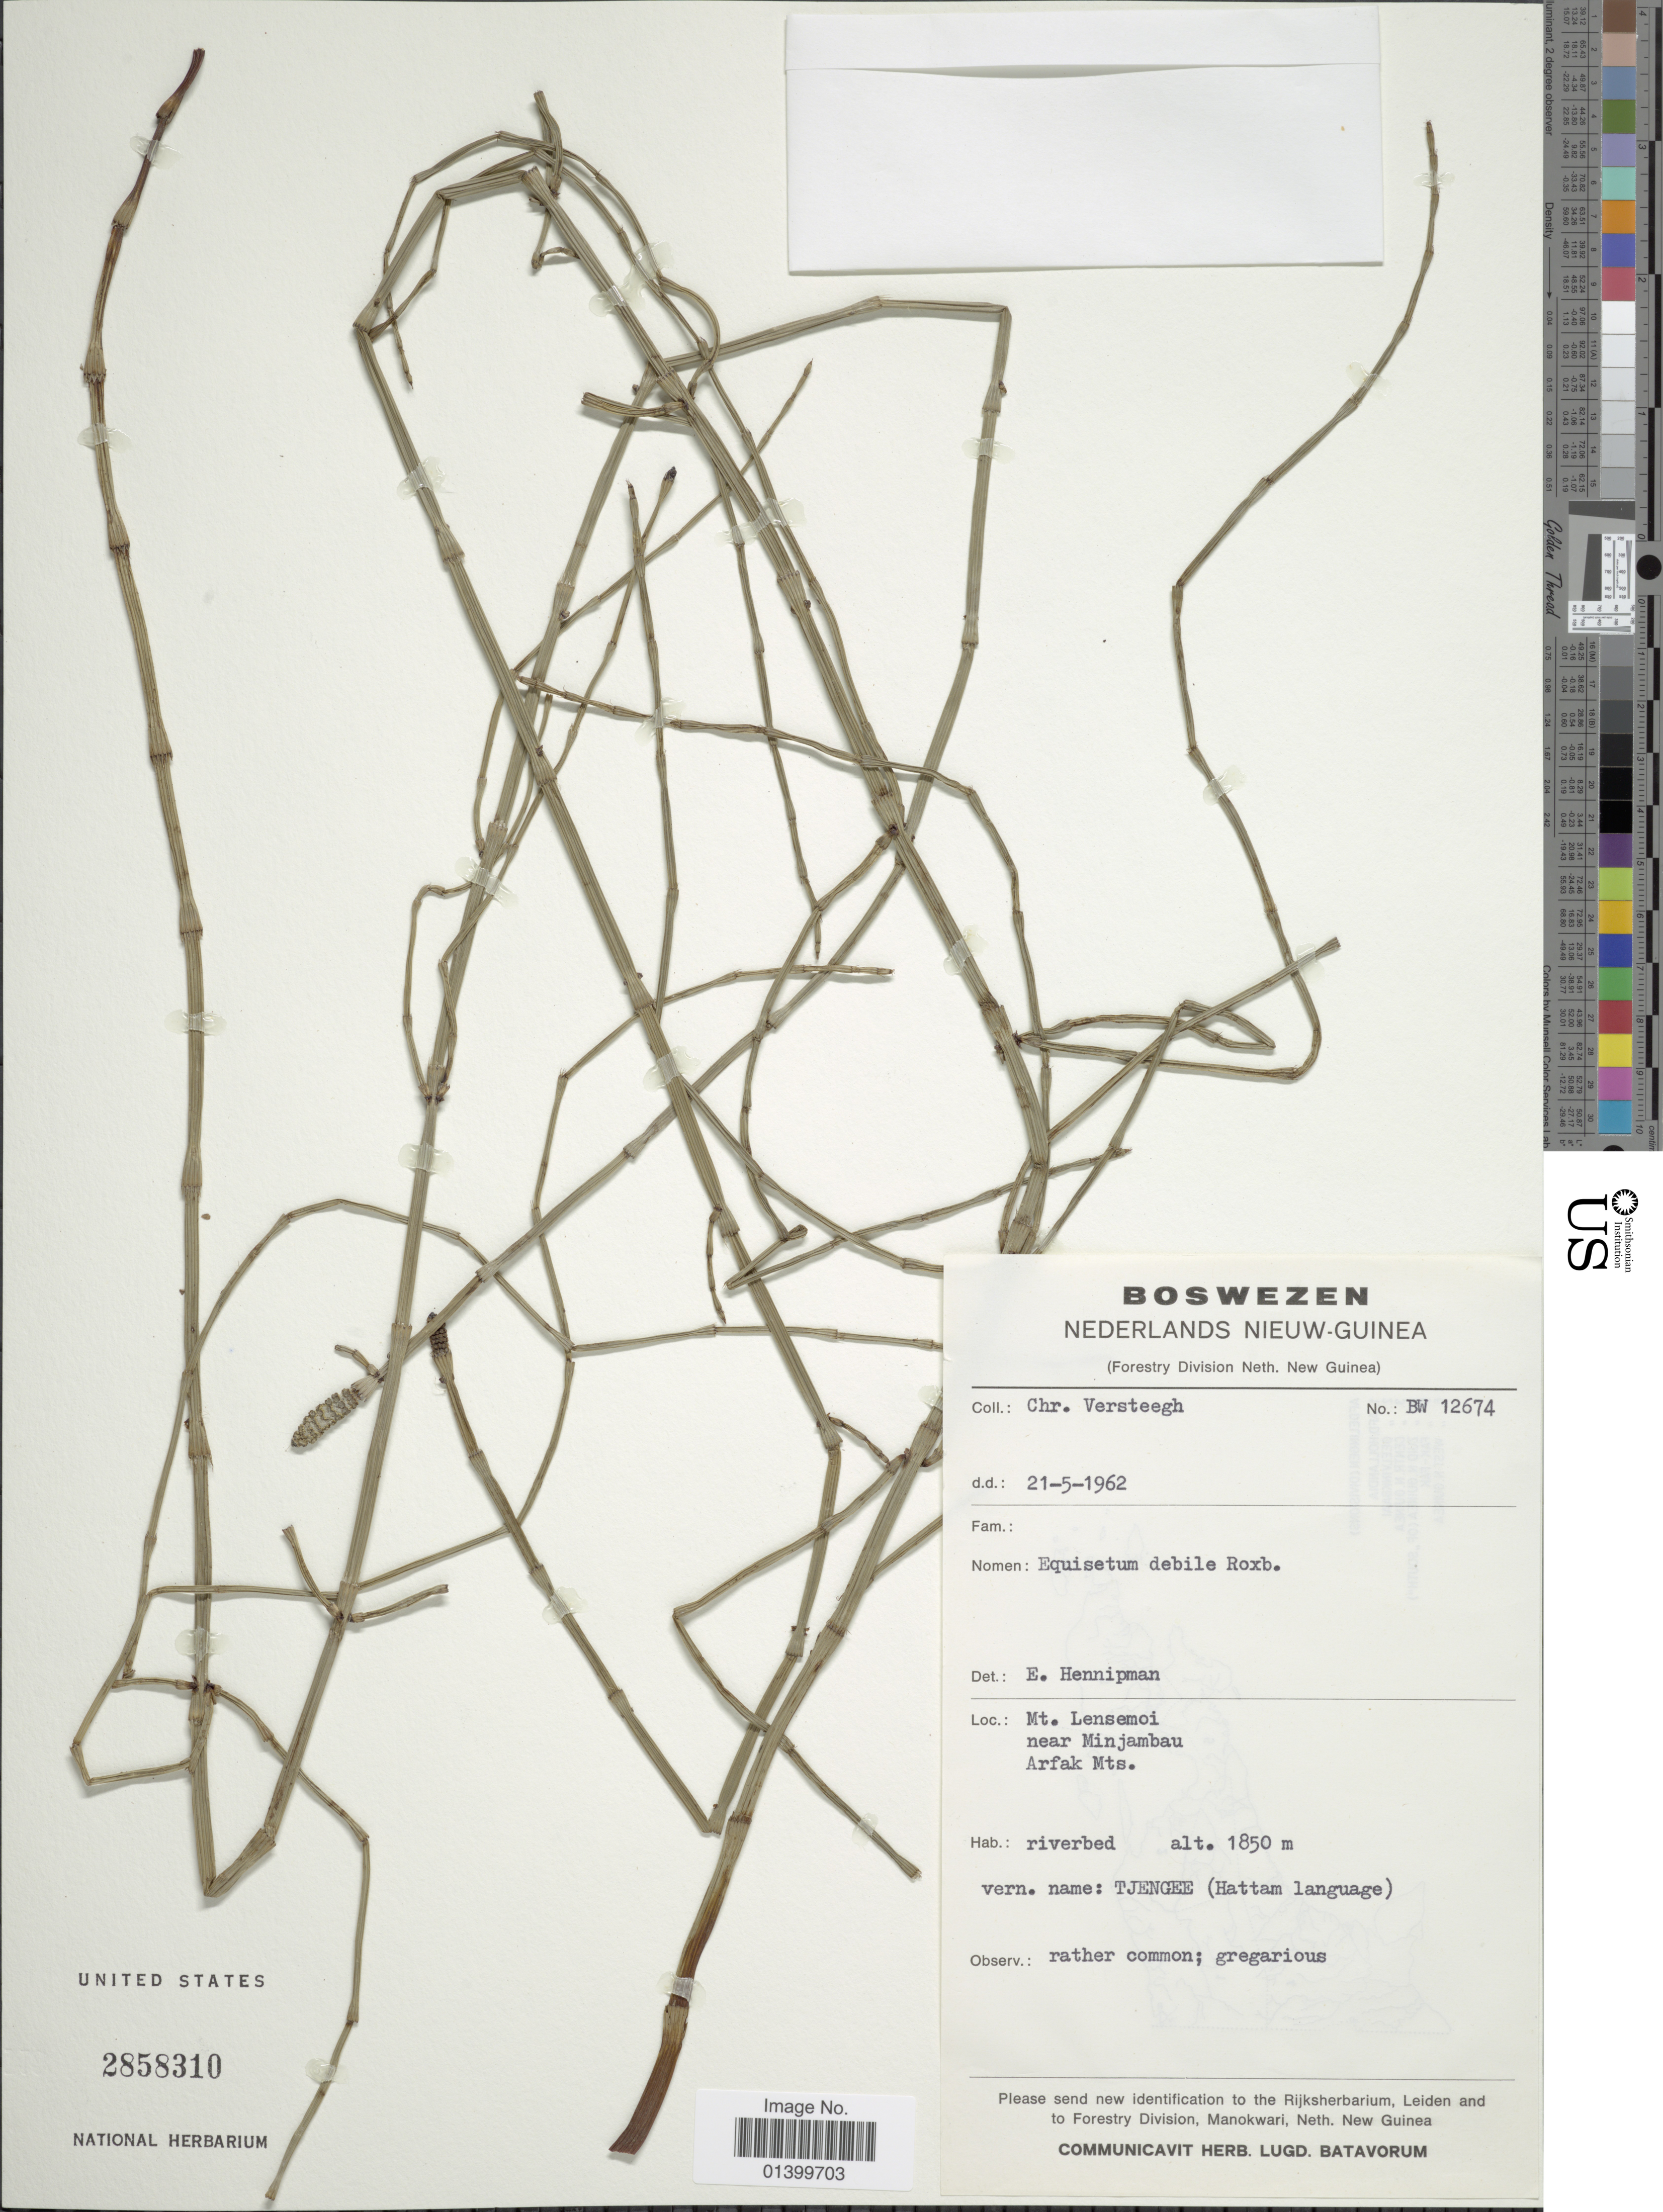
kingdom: Plantae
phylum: Tracheophyta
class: Polypodiopsida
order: Equisetales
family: Equisetaceae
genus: Equisetum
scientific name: Equisetum ramosissimum subsp. debile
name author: (Roxb. ex Vaucher) Hauke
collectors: C. Versteegh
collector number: BW 12674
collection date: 1962-05-21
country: Indonesia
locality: Boswezen. Nederlands Nieuw-Guinea. Mt. Lensemoi near Minjambau, Arfak Mts.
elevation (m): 1850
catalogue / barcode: US 2858310